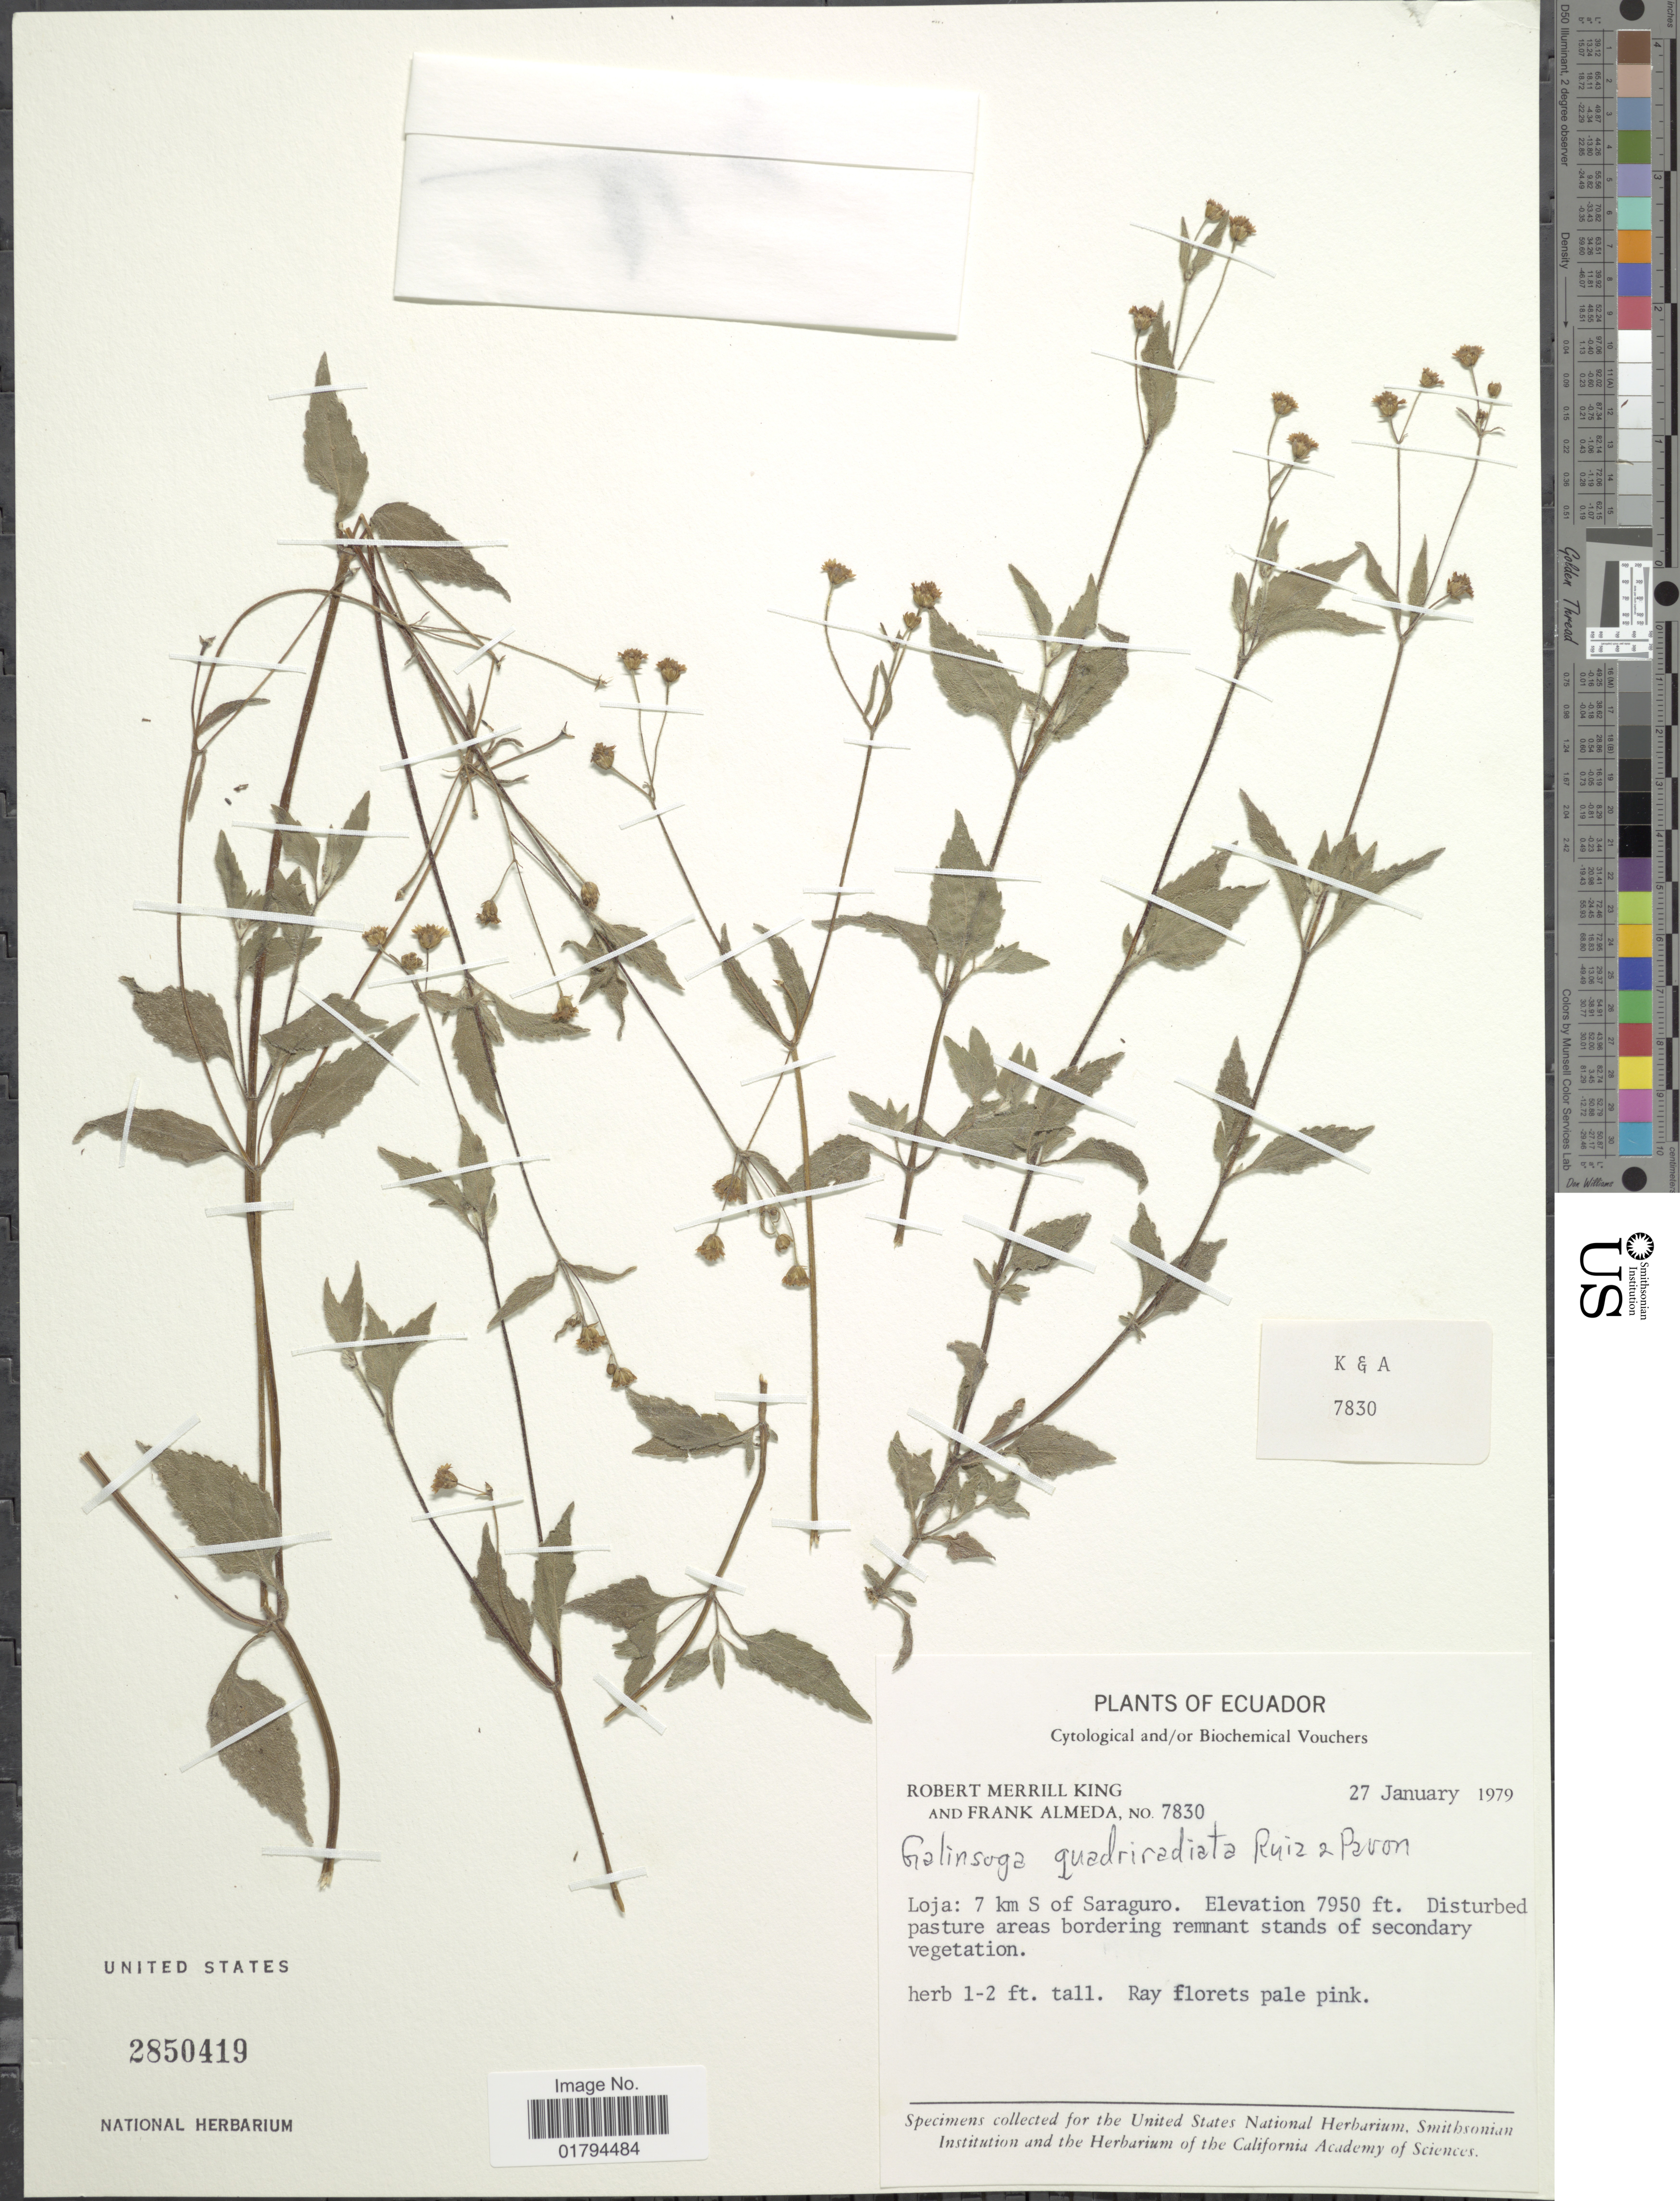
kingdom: Plantae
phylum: Tracheophyta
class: Magnoliopsida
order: Asterales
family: Asteraceae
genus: Galinsoga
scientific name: Galinsoga quadriradiata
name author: Ruiz & Pav.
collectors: R. M. King & F. Almeda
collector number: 7830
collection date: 1979-01-27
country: Ecuador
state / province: Loja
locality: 7 km S of Saraguro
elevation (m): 2423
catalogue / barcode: US 2850419